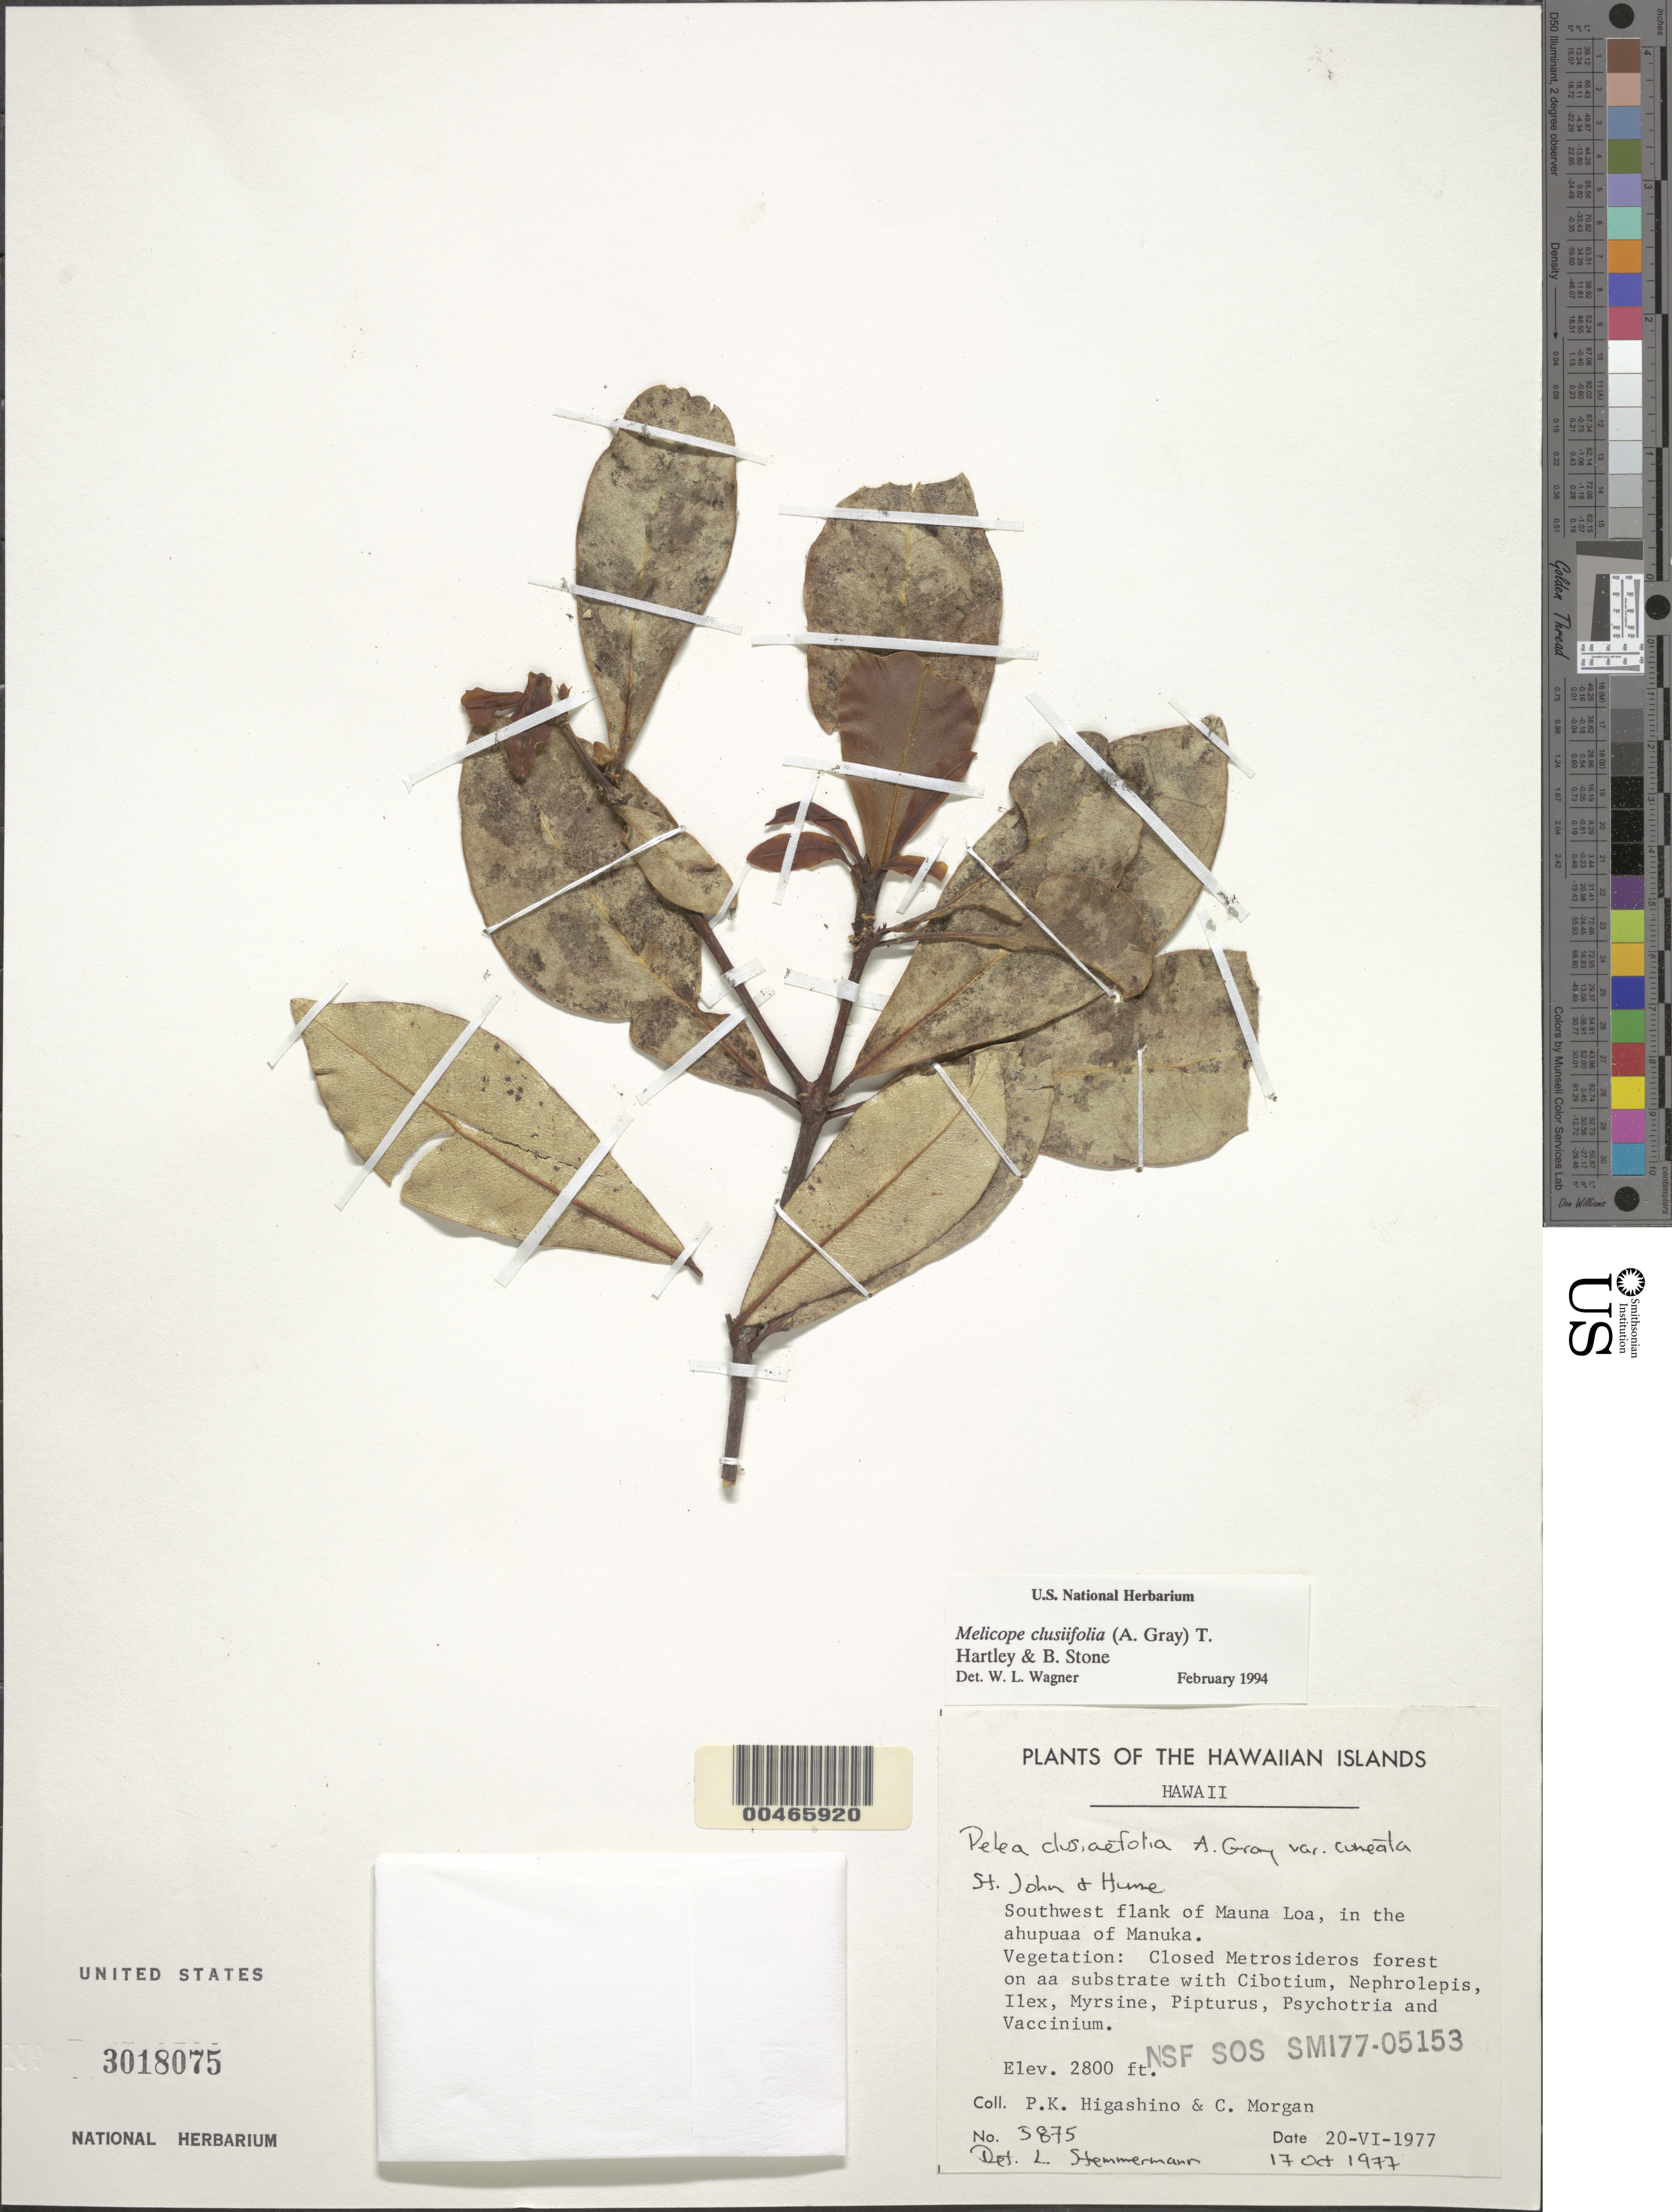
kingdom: Plantae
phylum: Tracheophyta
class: Magnoliopsida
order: Sapindales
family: Rutaceae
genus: Melicope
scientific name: Melicope clusiifolia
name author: (A. Gray) T.G. Hartley & B.C. Stone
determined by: Wagner, W. L., (BOT), Smithsonian Institution - National Museum of Natural History (UNITED STATES)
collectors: P. Higashino & C. Morgan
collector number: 5875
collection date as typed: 20 Jun 1977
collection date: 1977-06-20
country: United States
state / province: Hawaii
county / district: Hawaii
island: Hawaii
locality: SW flank of Mauna Loa, in the ahupuaa of Manuka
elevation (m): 853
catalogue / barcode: US 3018075